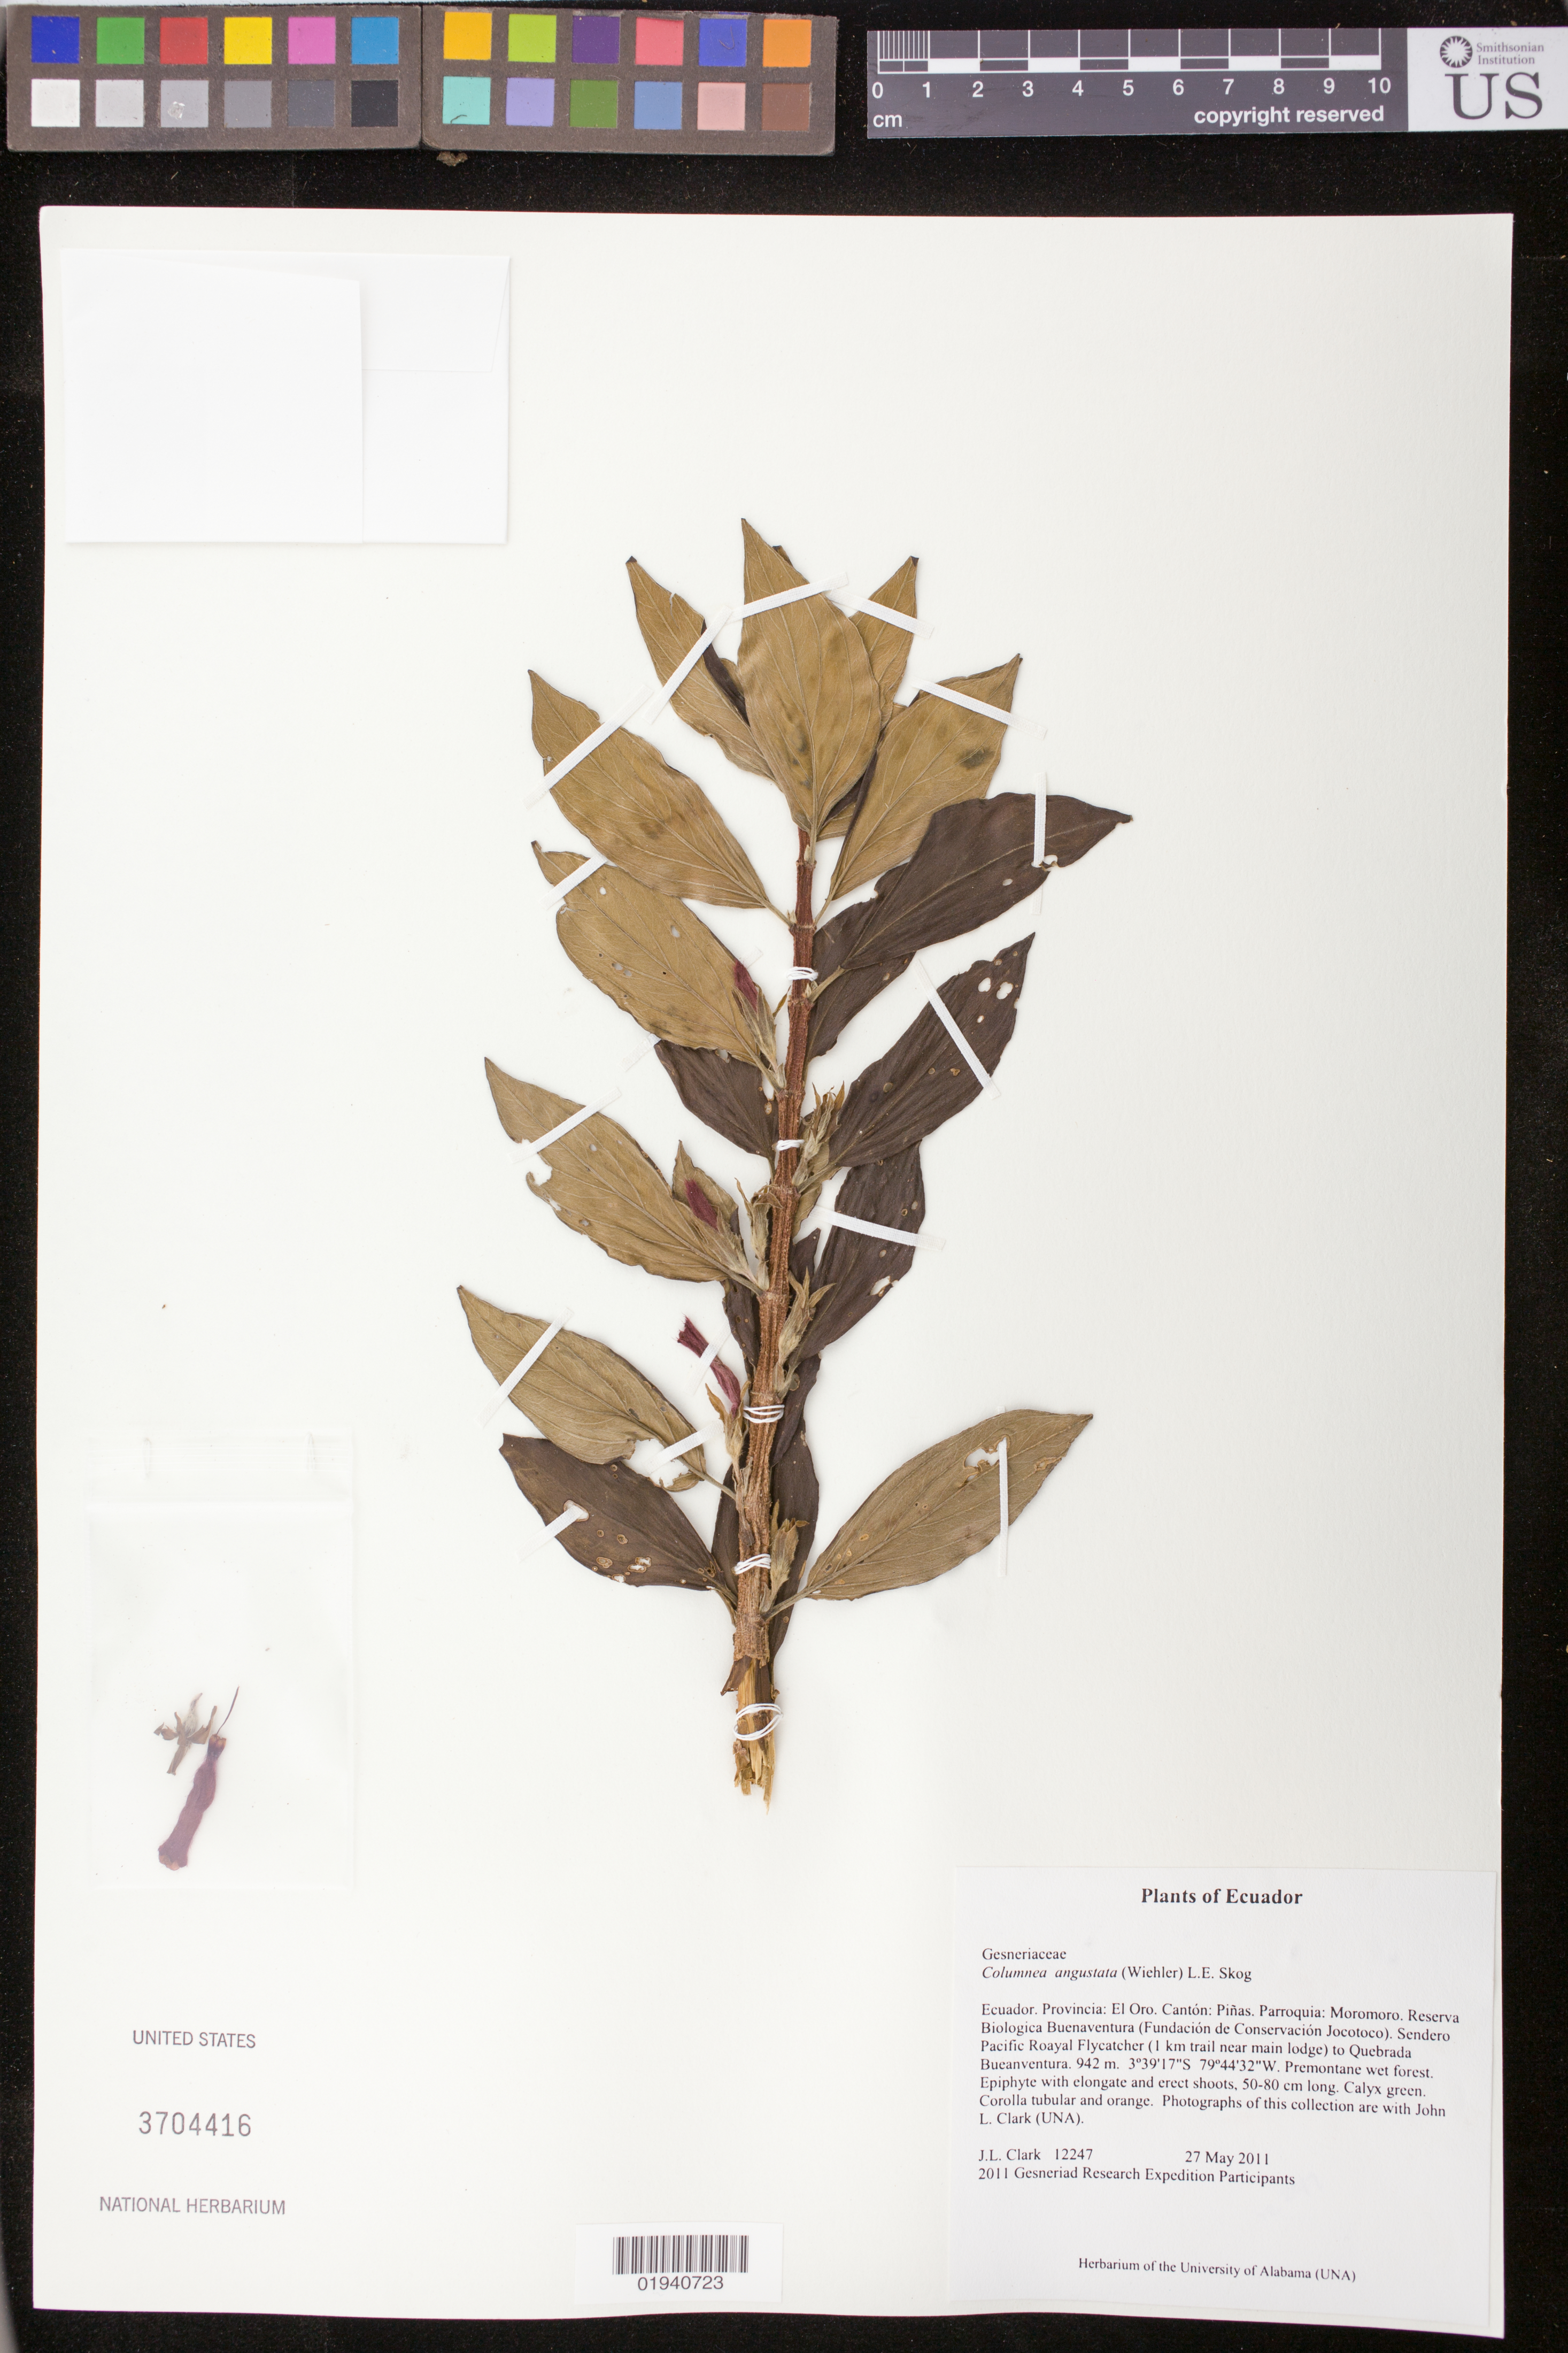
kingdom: Plantae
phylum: Tracheophyta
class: Magnoliopsida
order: Lamiales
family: Gesneriaceae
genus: Columnea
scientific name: Columnea angustata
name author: (Wiehler) L.E. Skog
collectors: J. L. Clark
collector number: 12247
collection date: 2011-05-27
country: Ecuador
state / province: El Oro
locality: Canton: Pinas, Parroquia, Moromoro, Reserva Biologica Buenaventura (Fundacion de Conservacion Jocotoco). Sendero Pacific Roayal Flycatcher (1 km trail near main lodge) to Quebrada Bueanventura.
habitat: Premontane wet forest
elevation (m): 942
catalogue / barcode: US 3704416